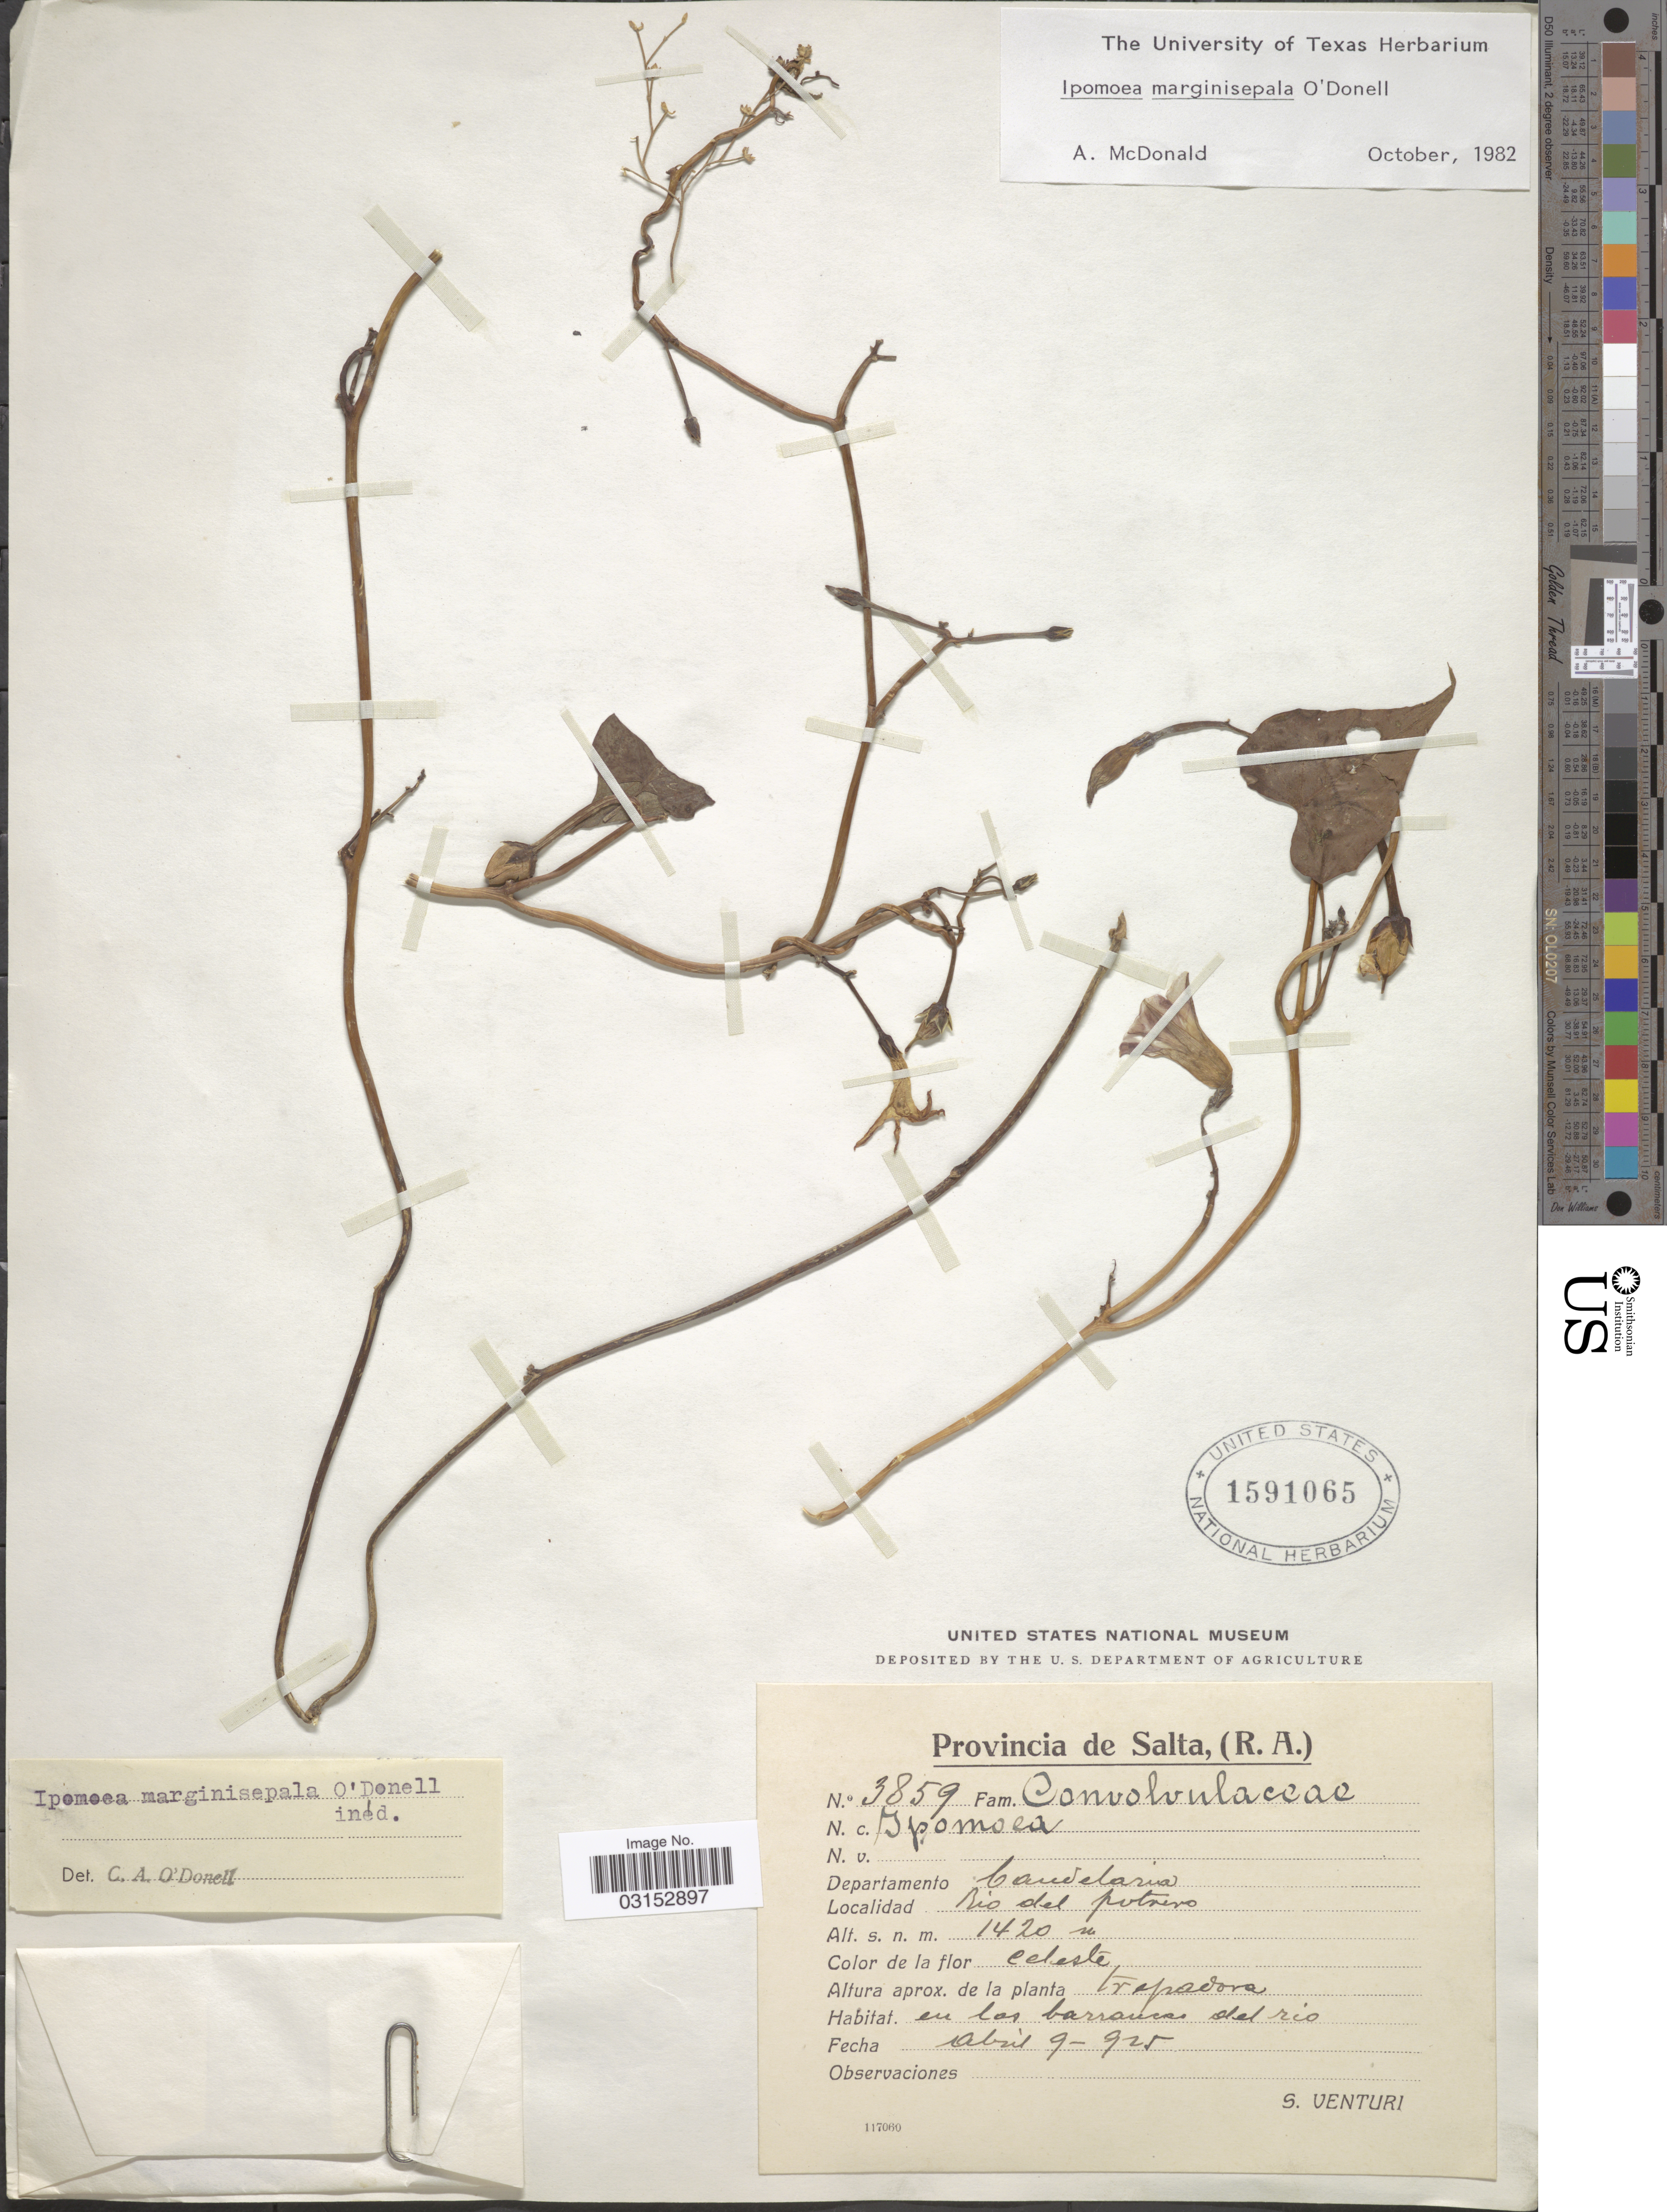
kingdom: Plantae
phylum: Tracheophyta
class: Magnoliopsida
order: Solanales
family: Convolvulaceae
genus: Ipomoea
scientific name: Ipomoea marginisepala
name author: O'Donell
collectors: S. Venturi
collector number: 3859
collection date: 1925-04-09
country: Argentina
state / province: Salta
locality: Departamento Candelaria. Rio del Potrero.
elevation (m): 1420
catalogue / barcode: US 1591065